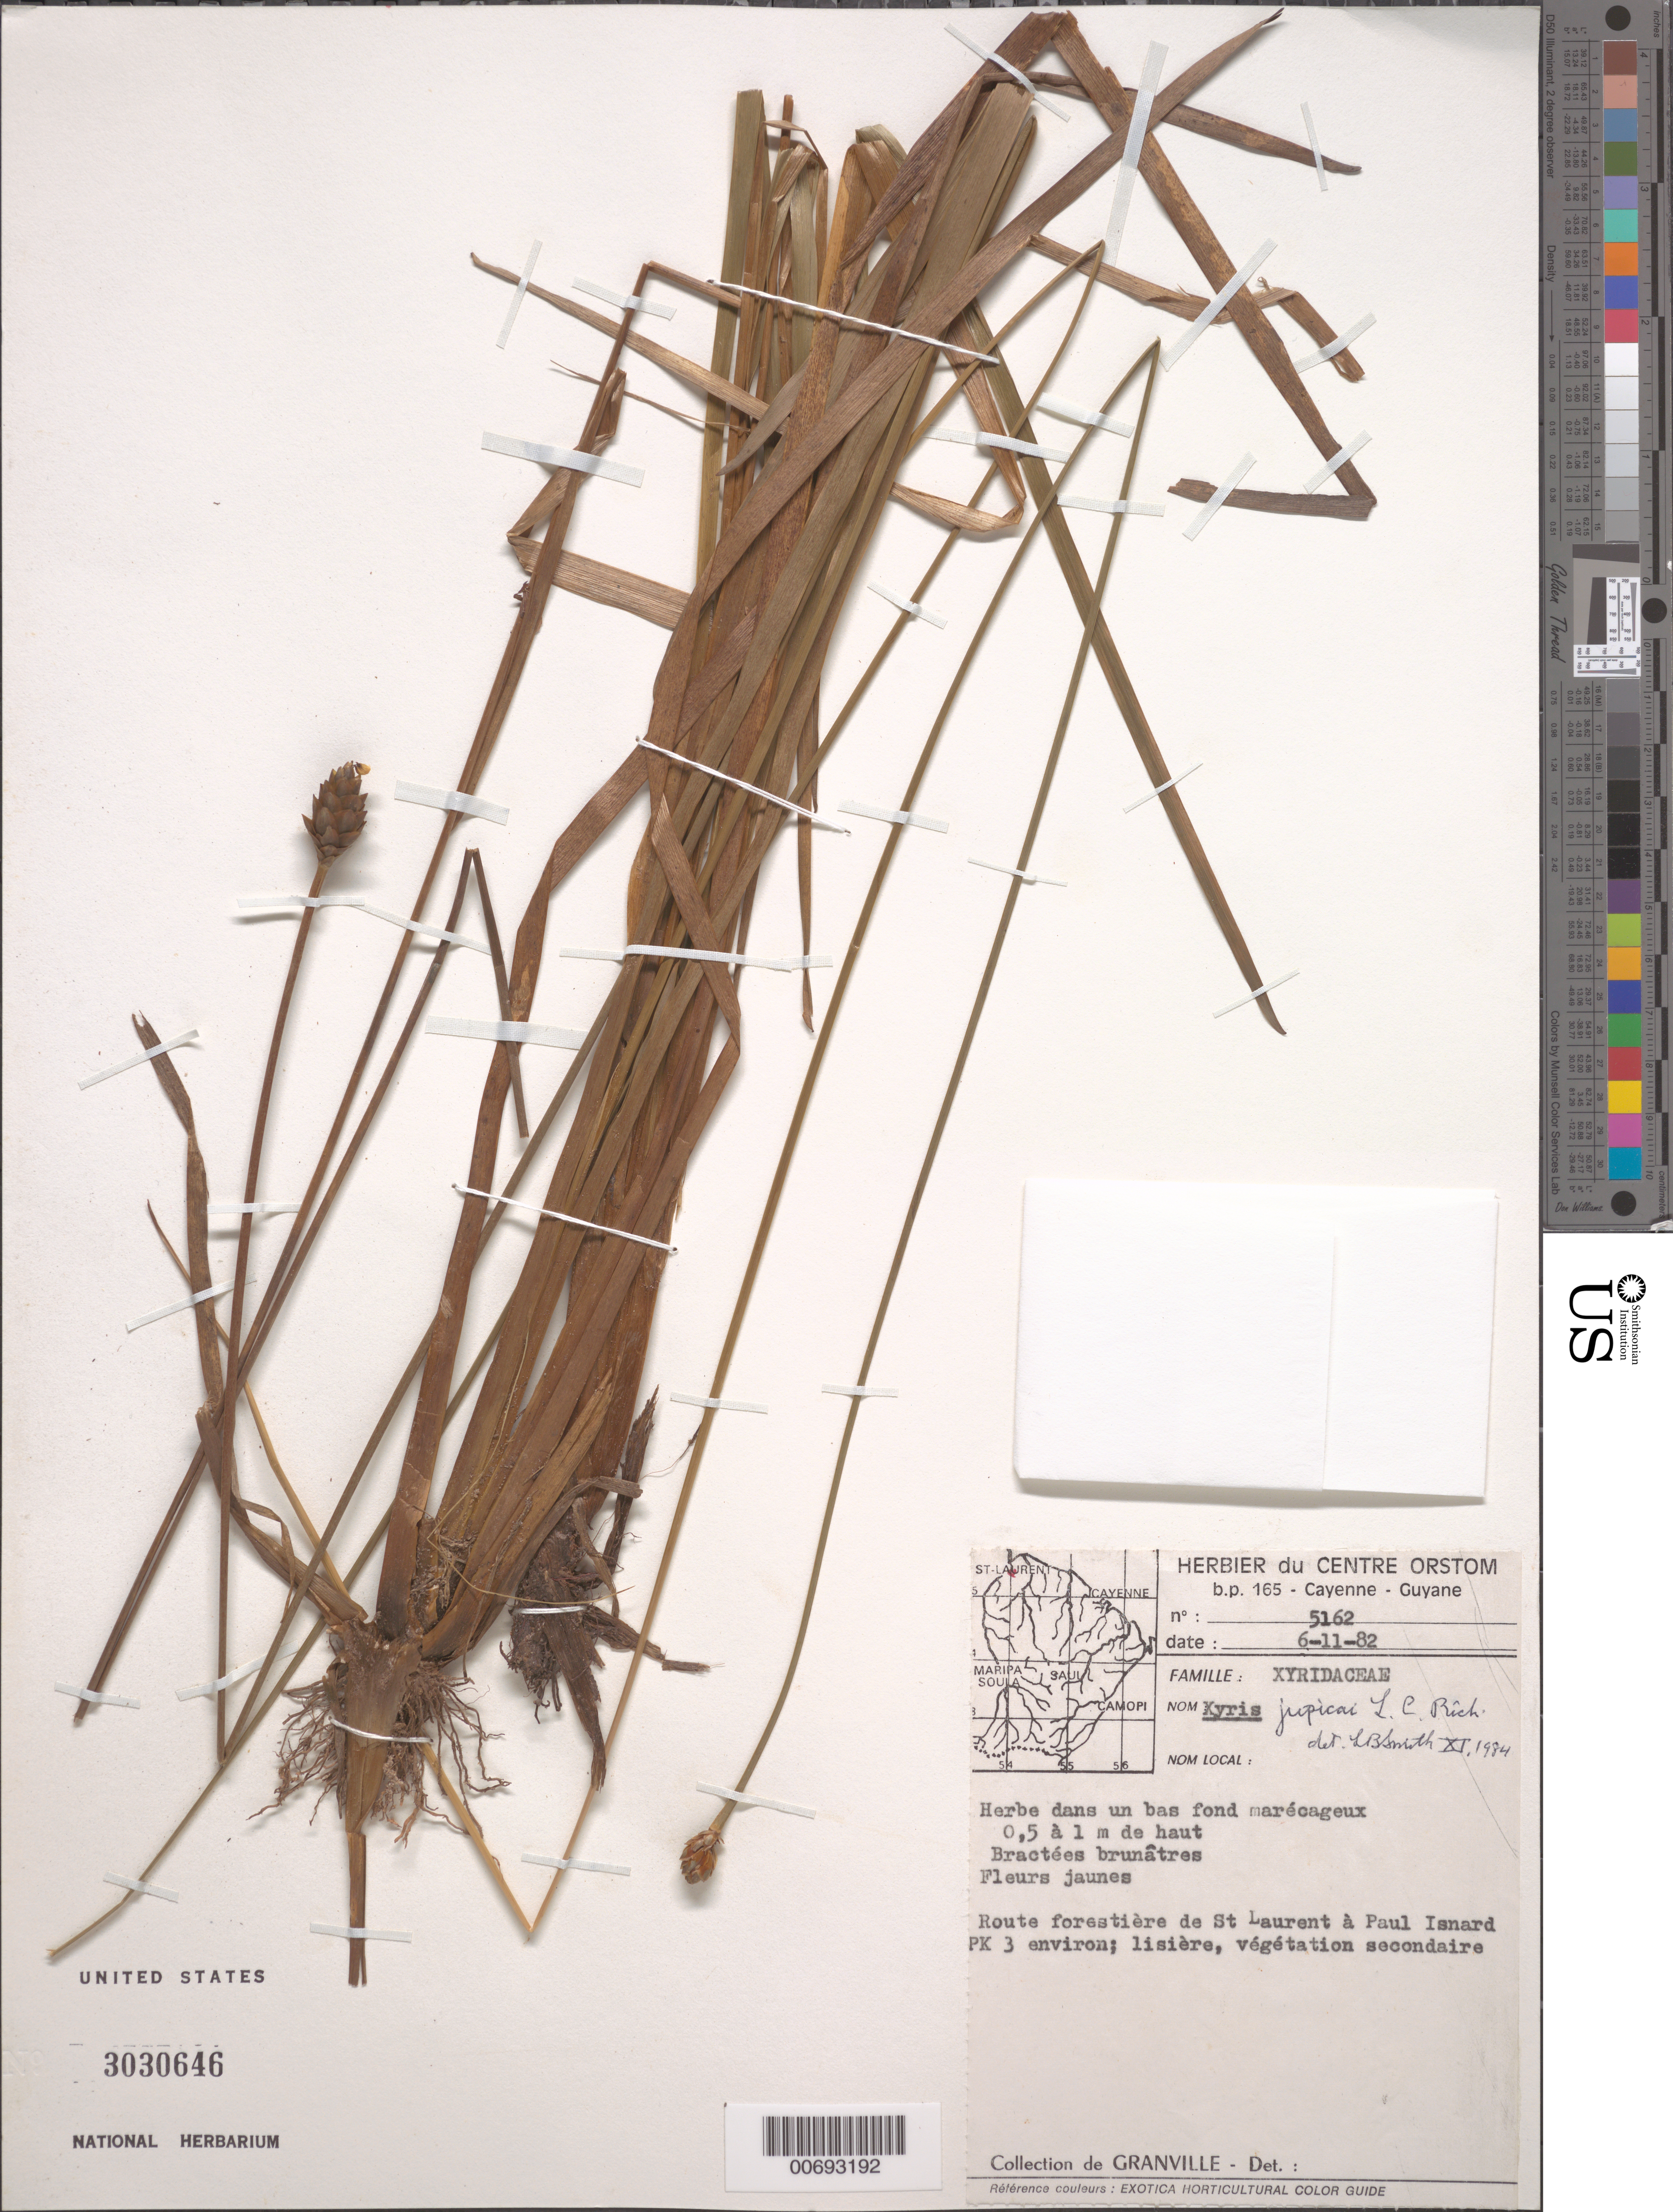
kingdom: Plantae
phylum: Tracheophyta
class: Liliopsida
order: Poales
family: Xyridaceae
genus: Xyris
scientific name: Xyris jupicai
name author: Rich.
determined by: Smith, Lyman B., (US), NMNH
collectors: J.-J. de Granville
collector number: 5162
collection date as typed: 6-Nov-82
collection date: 1982-11-06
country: French Guiana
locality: St. Laurent à Paul Isnard, PK 3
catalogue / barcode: US 3030646